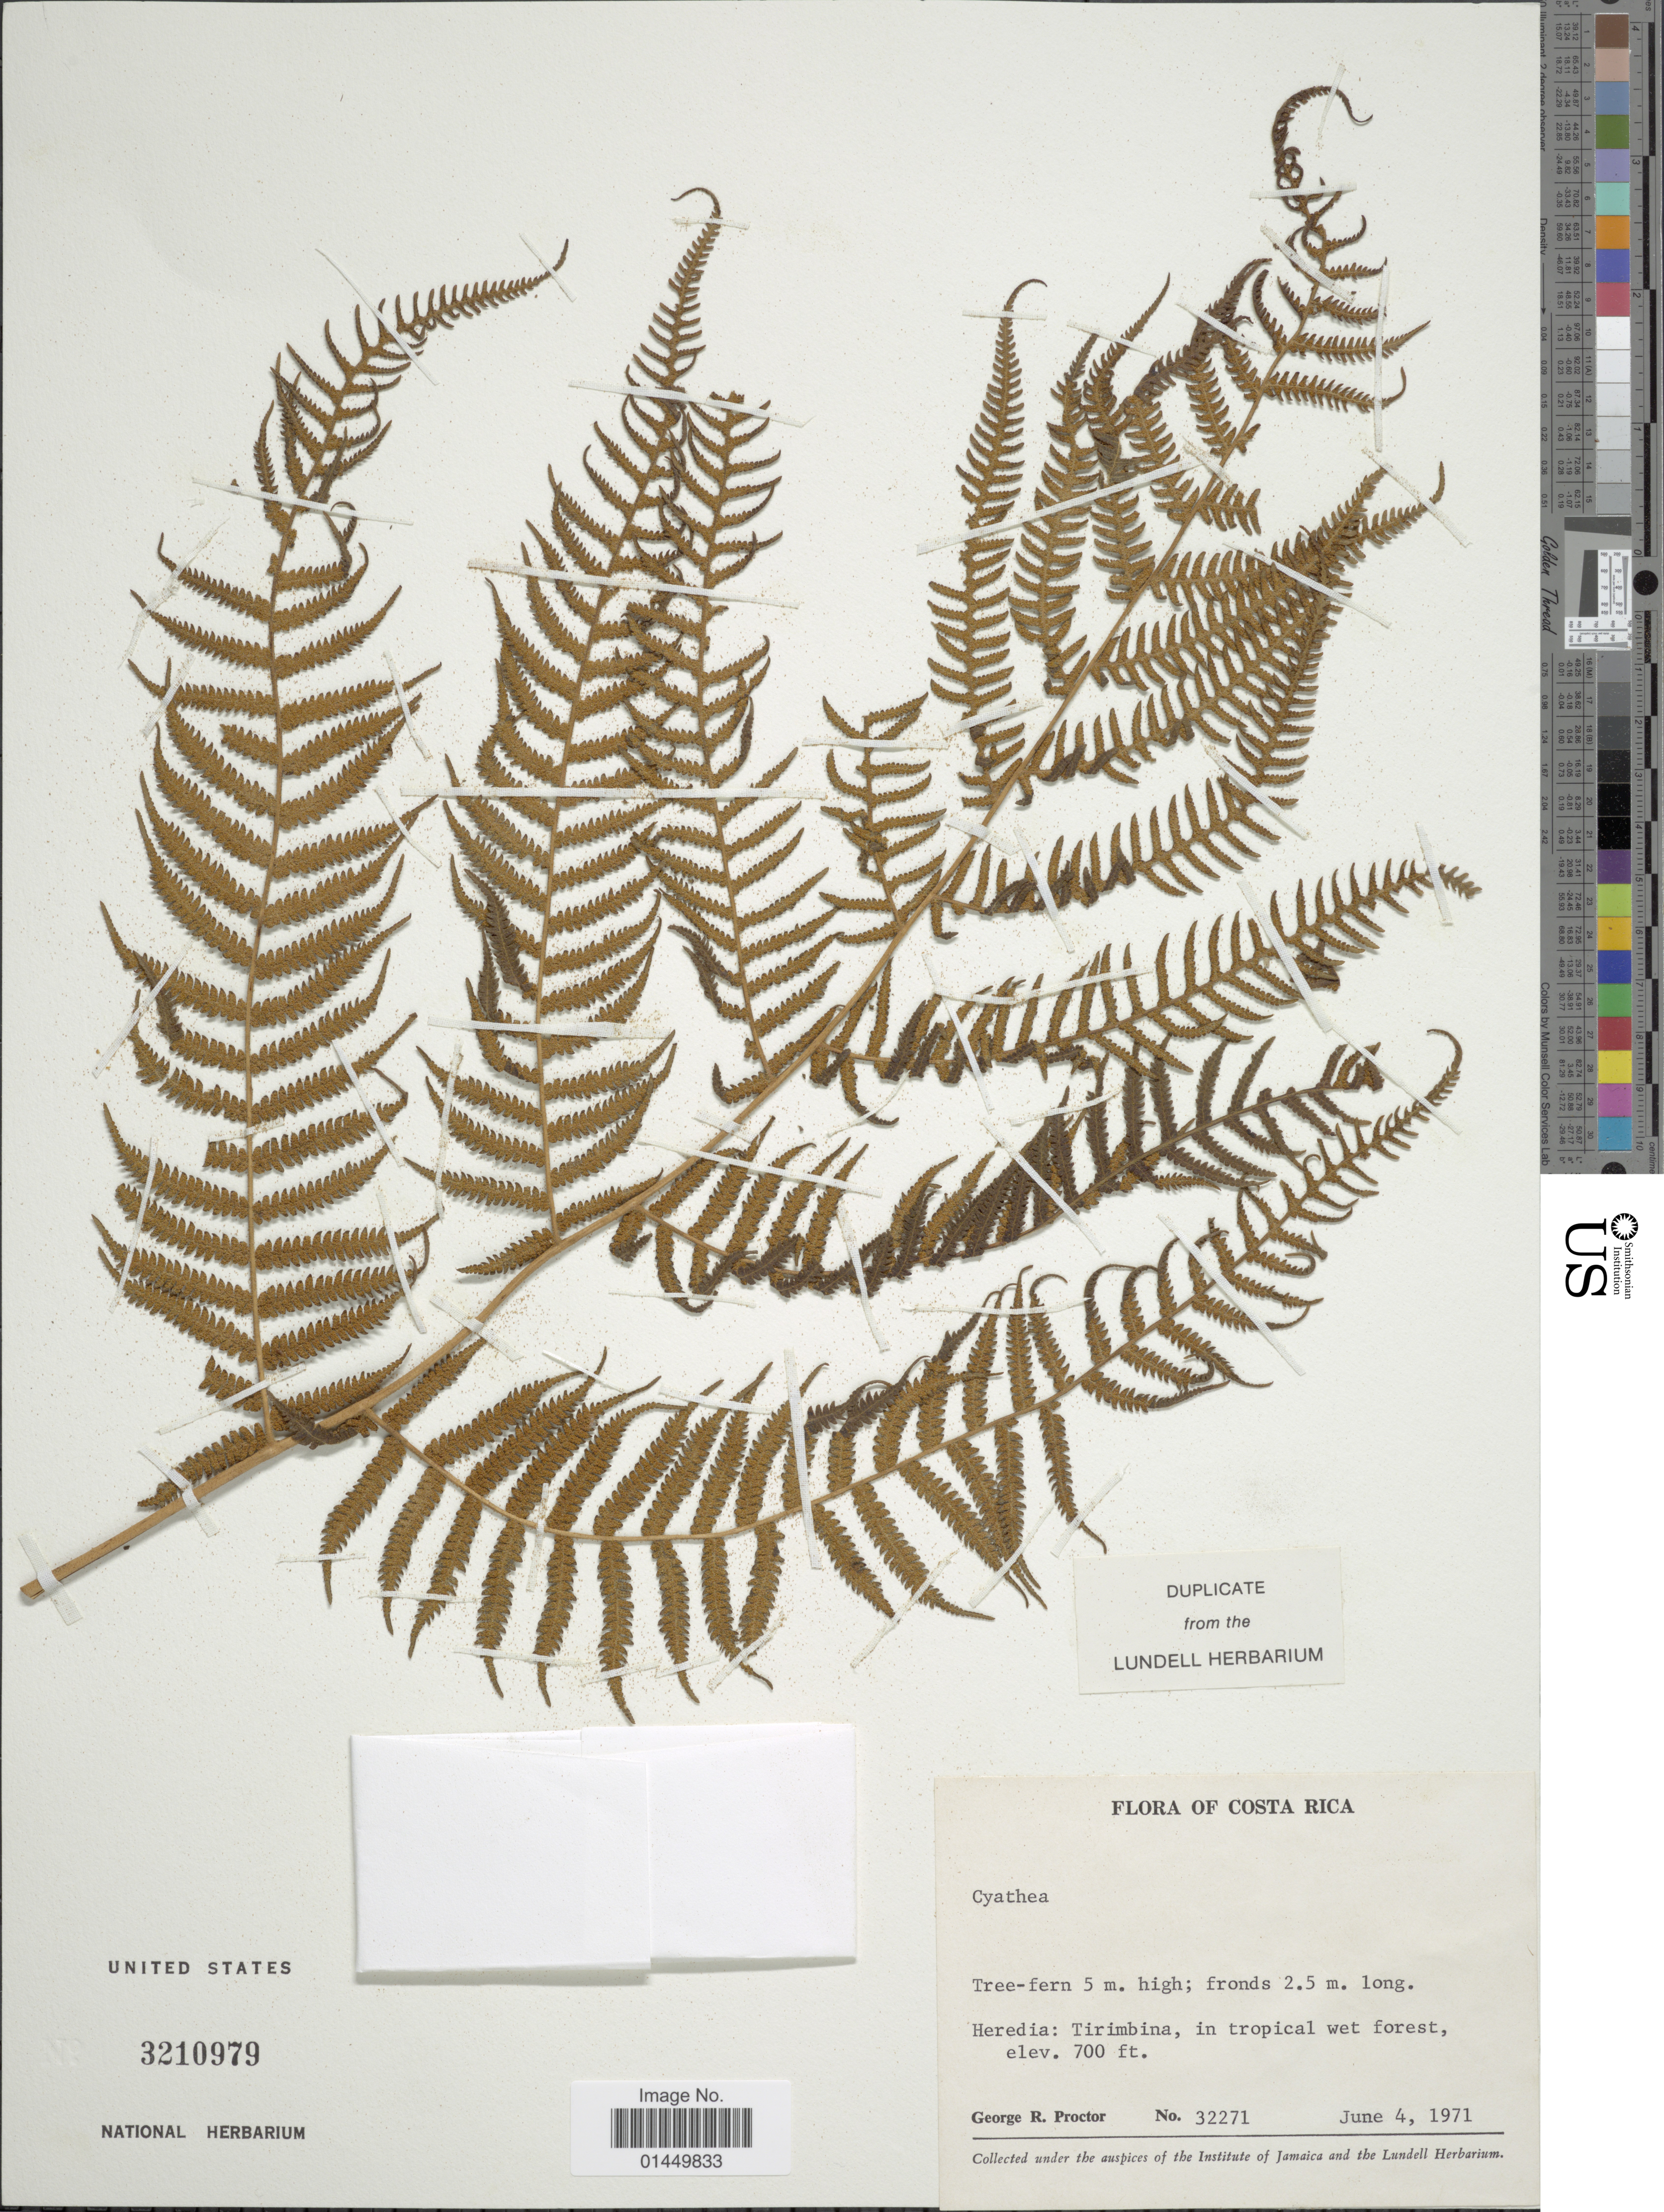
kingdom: Plantae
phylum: Tracheophyta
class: Polypodiopsida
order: Cyatheales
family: Cyatheaceae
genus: Cyathea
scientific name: Cyathea sp.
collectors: G. R. Proctor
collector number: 32271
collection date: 1971-06-04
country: Costa Rica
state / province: Heredia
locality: Heredia: Tirimbina, in tropical wet forest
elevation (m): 213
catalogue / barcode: US 3210979